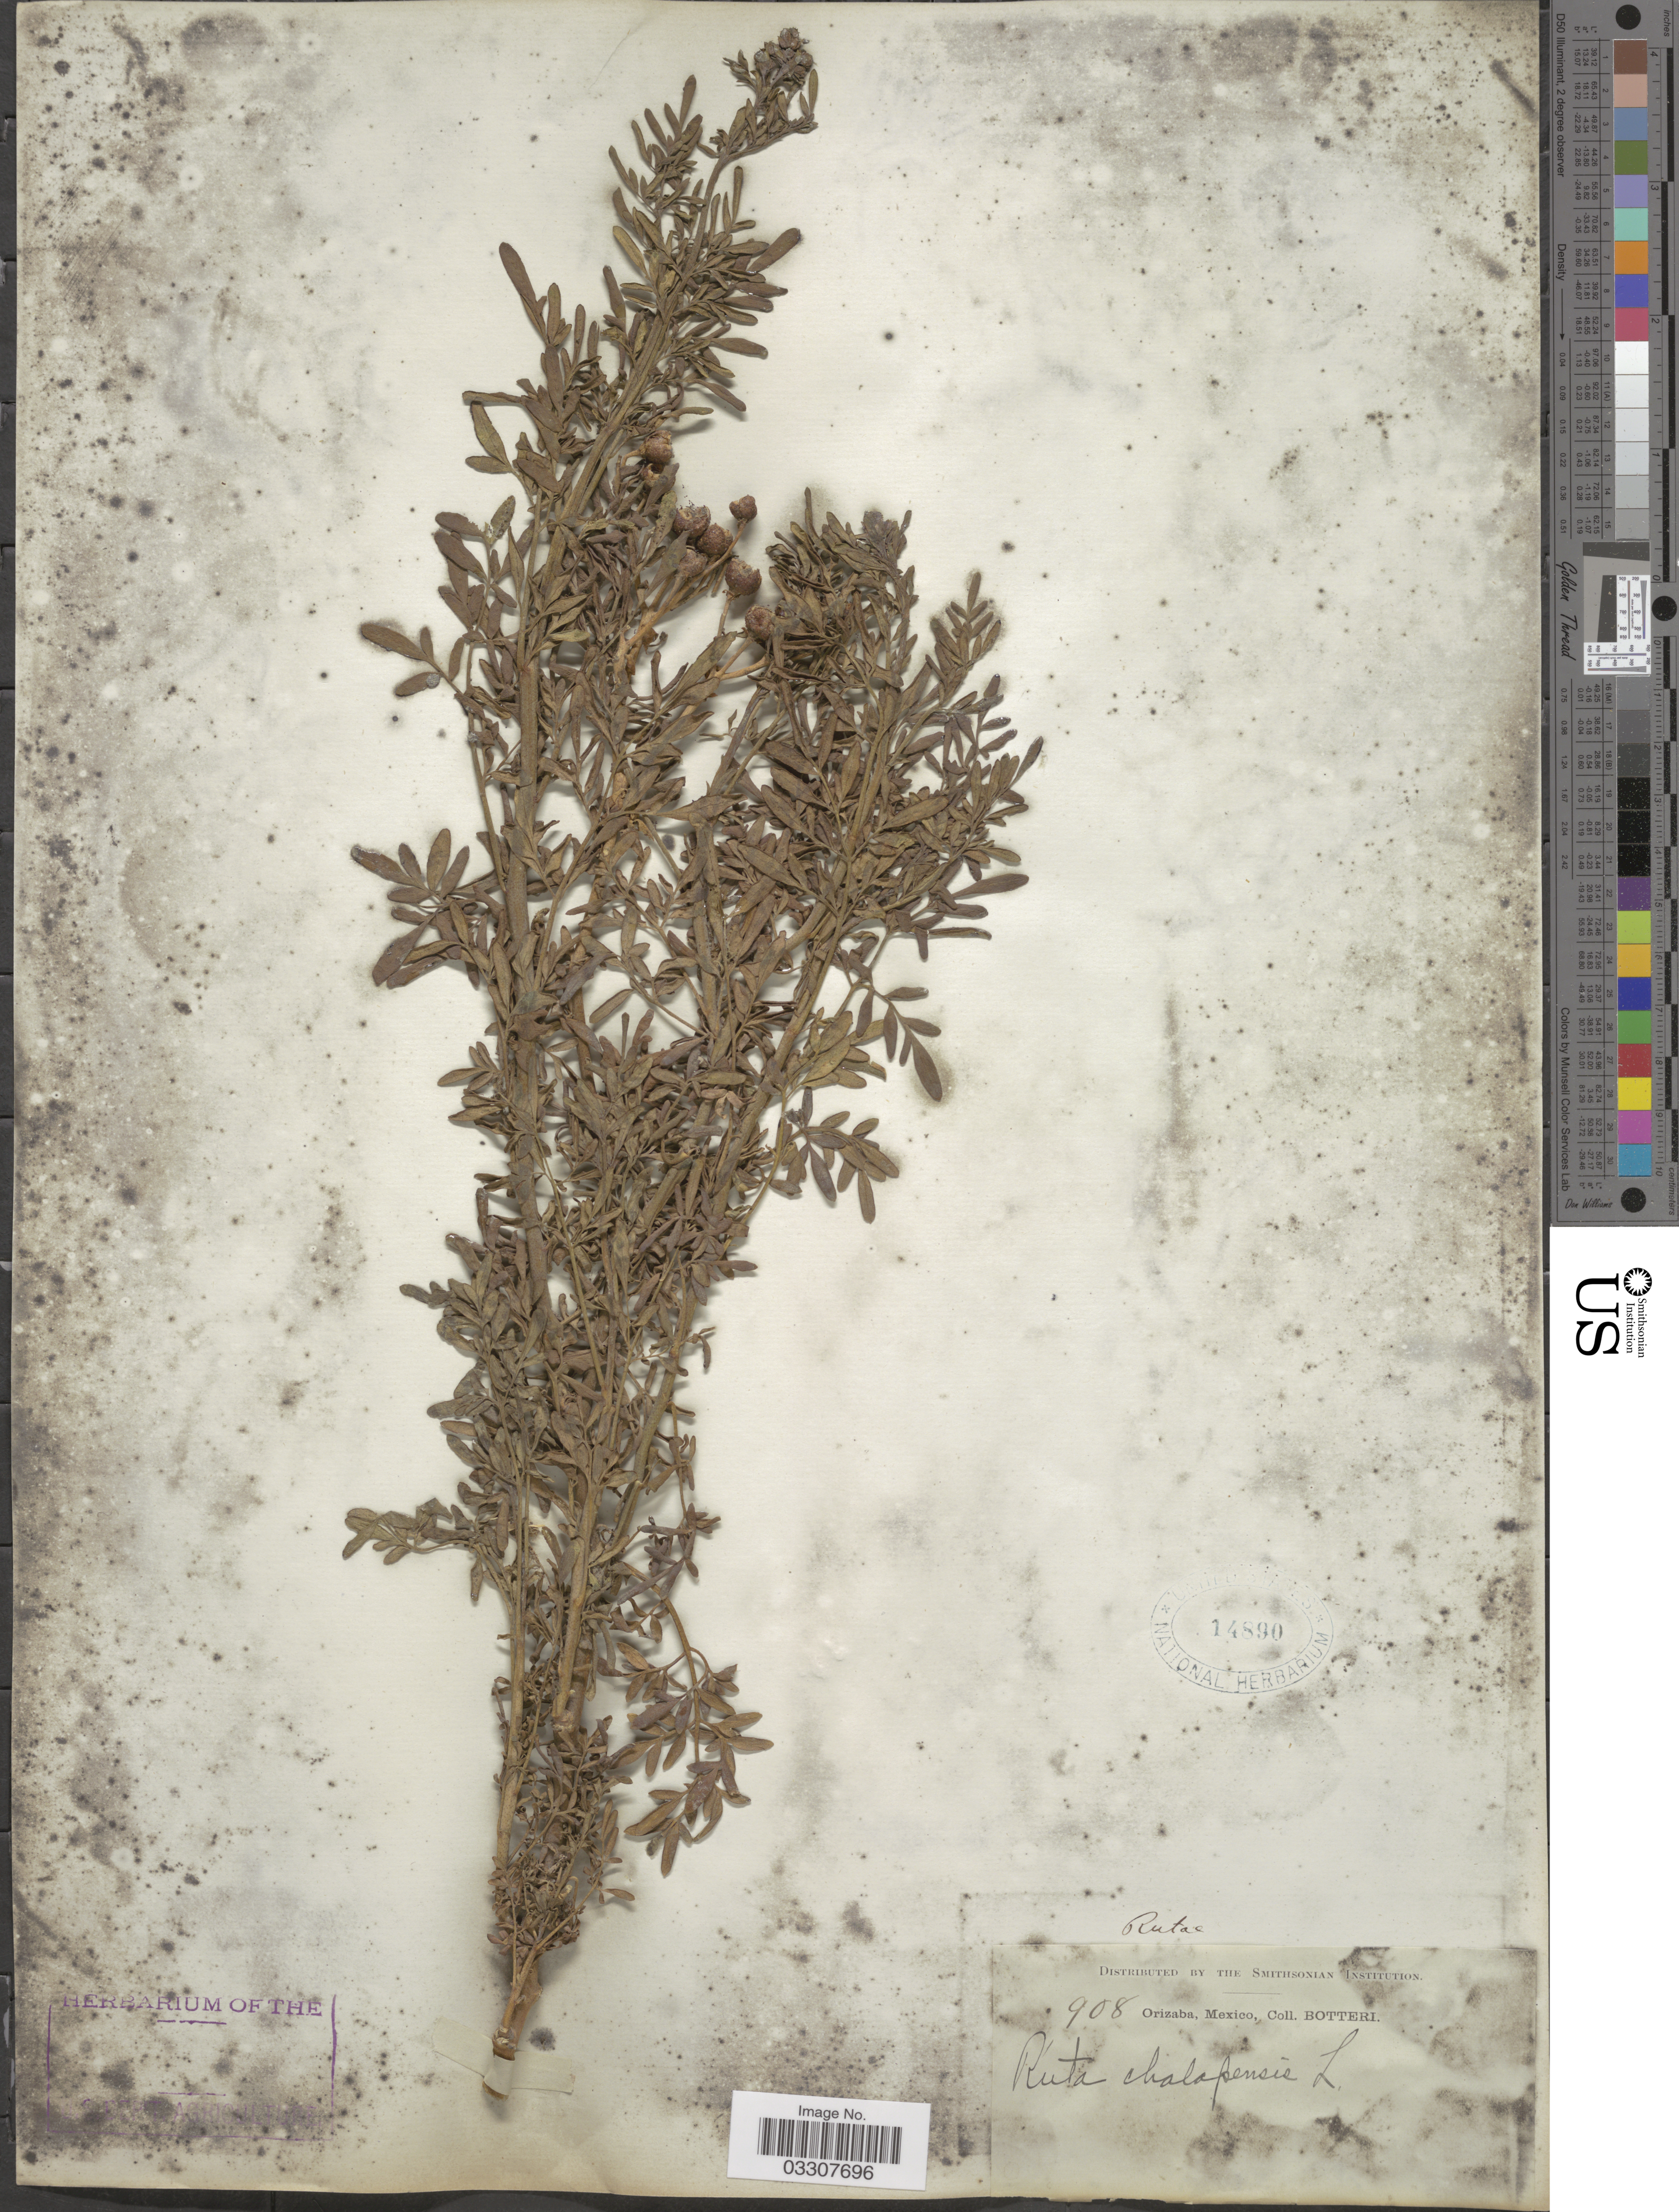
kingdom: Plantae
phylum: Tracheophyta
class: Magnoliopsida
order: Sapindales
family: Rutaceae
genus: Ruta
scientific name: Ruta chalepensis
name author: L.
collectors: -. Botteri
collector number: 908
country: Mexico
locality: Orizaba.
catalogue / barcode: US 14890